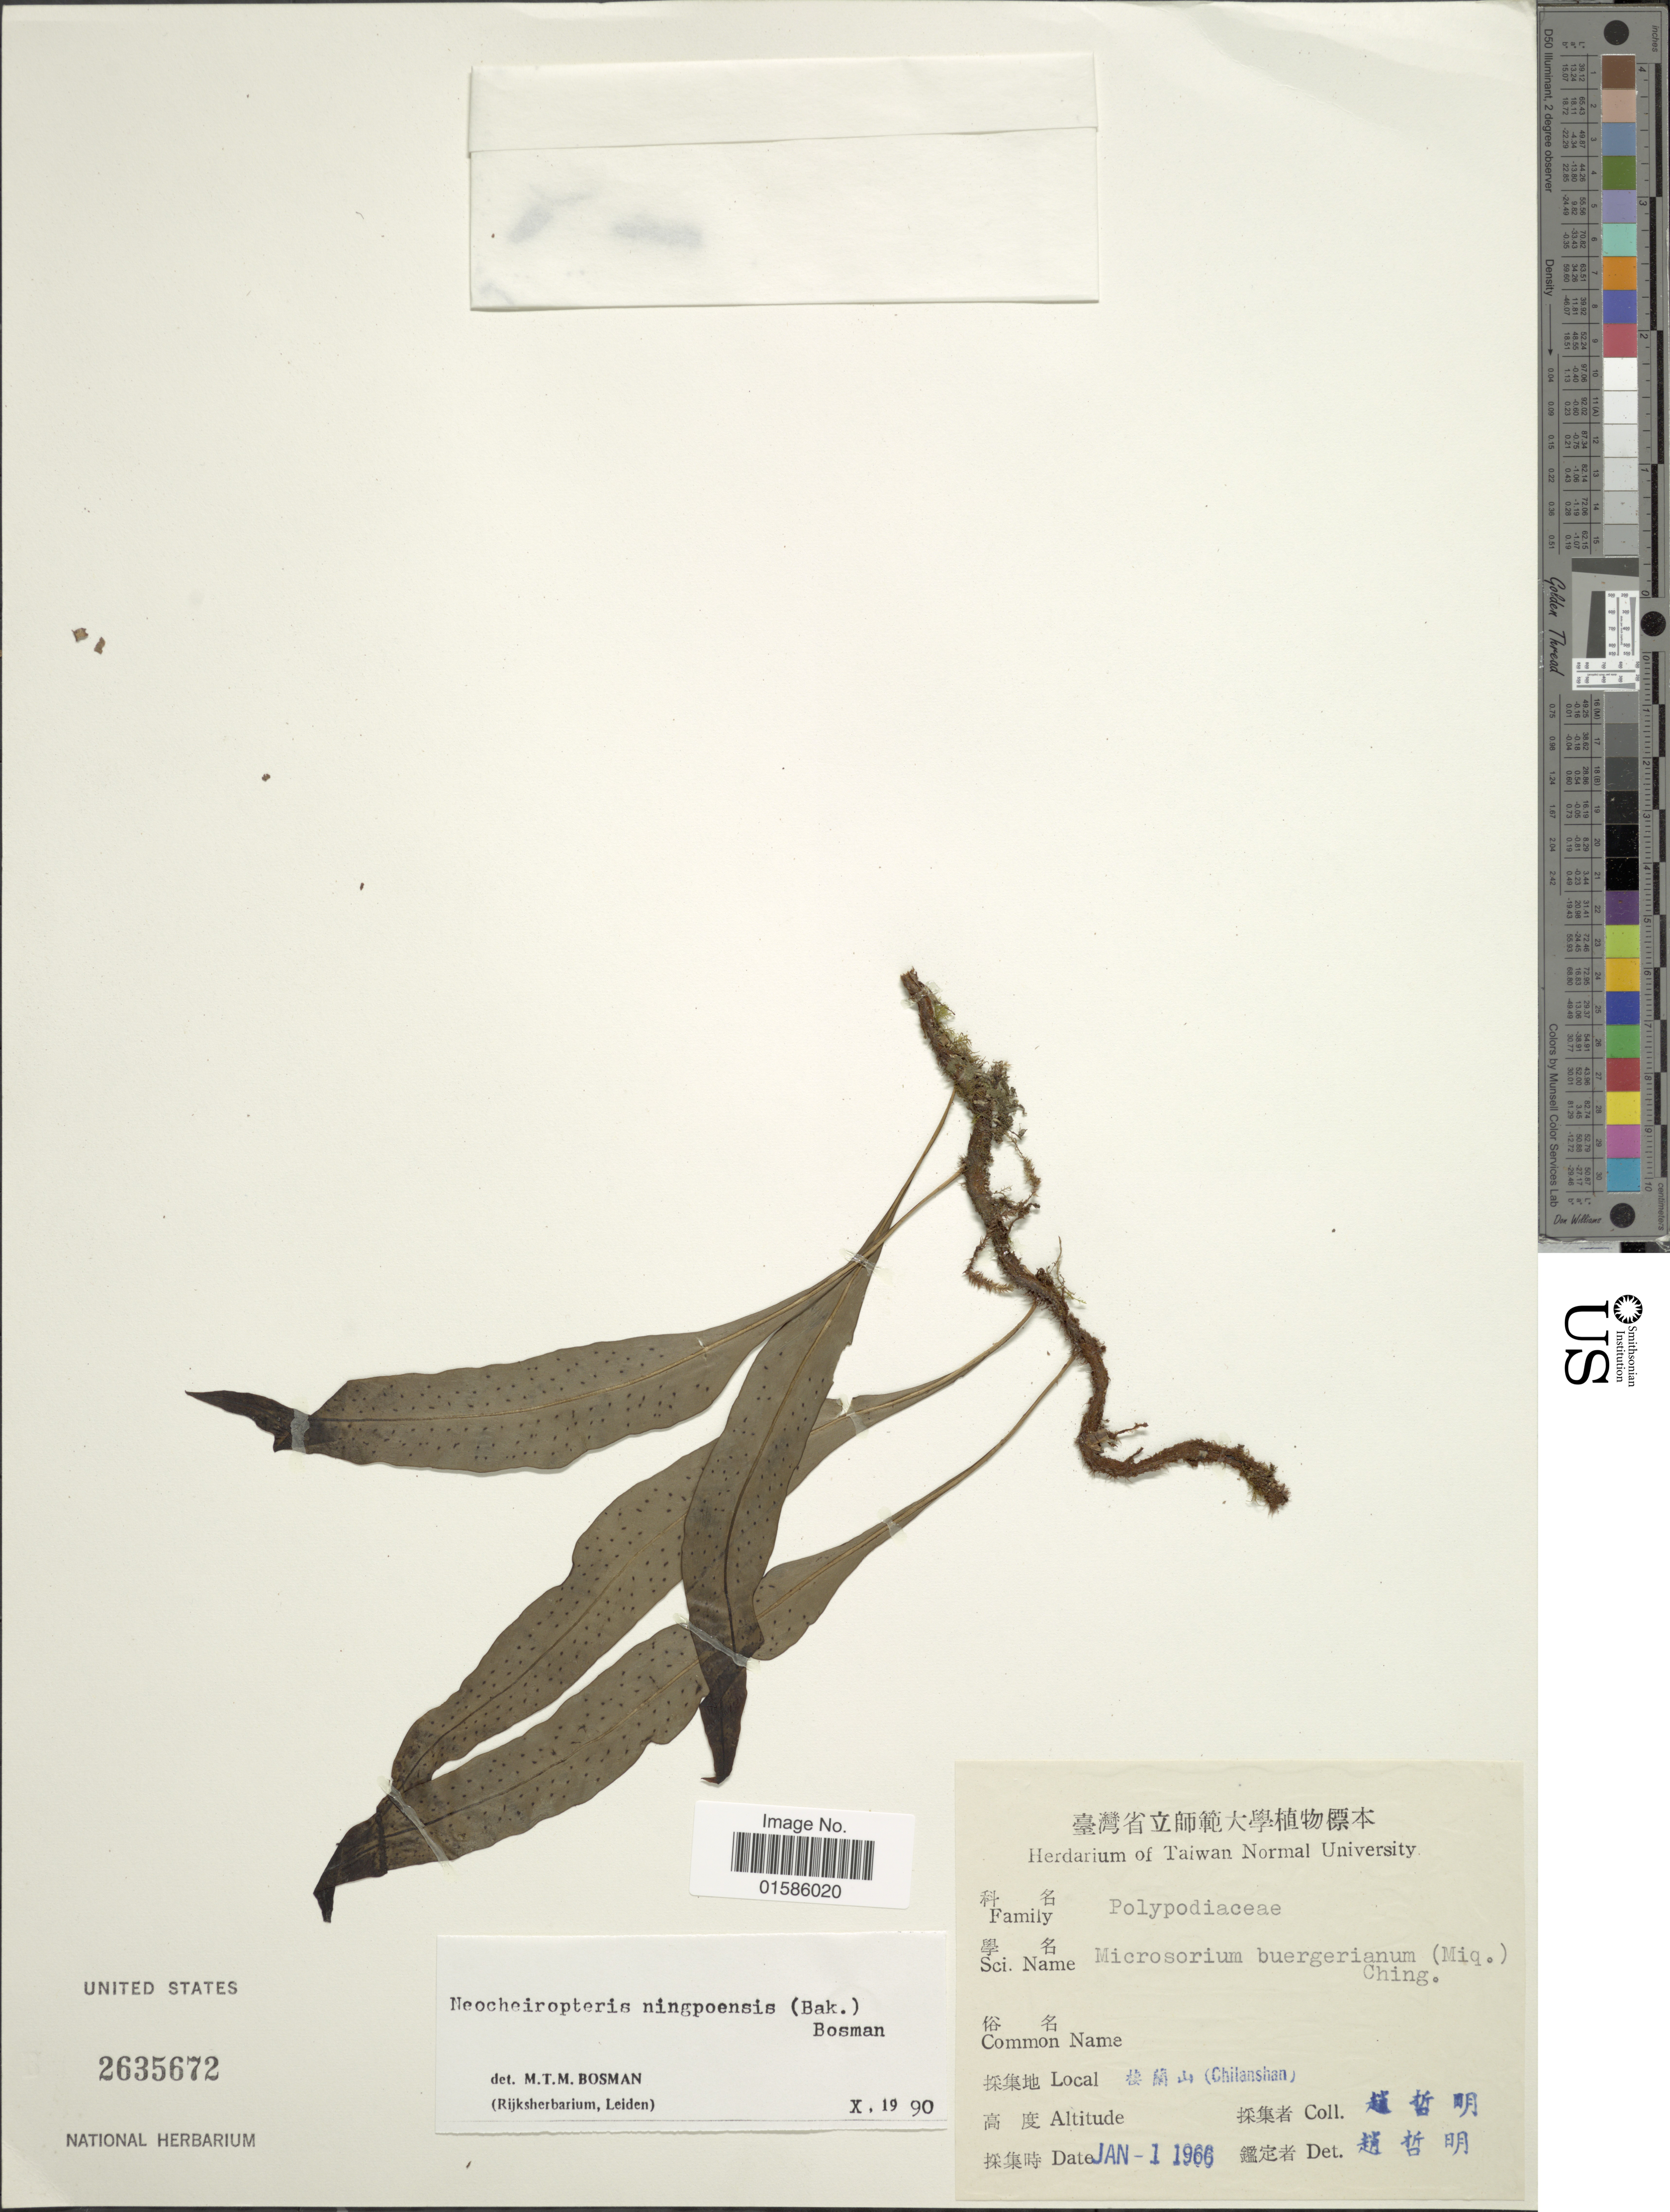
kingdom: Plantae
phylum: Tracheophyta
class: Polypodiopsida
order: Polypodiales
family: Polypodiaceae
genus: Microsorum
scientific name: Microsorum ningpoensis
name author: (Baker)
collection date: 1966-01-01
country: Taiwan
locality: X (Chilanshan)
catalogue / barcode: US 2635672